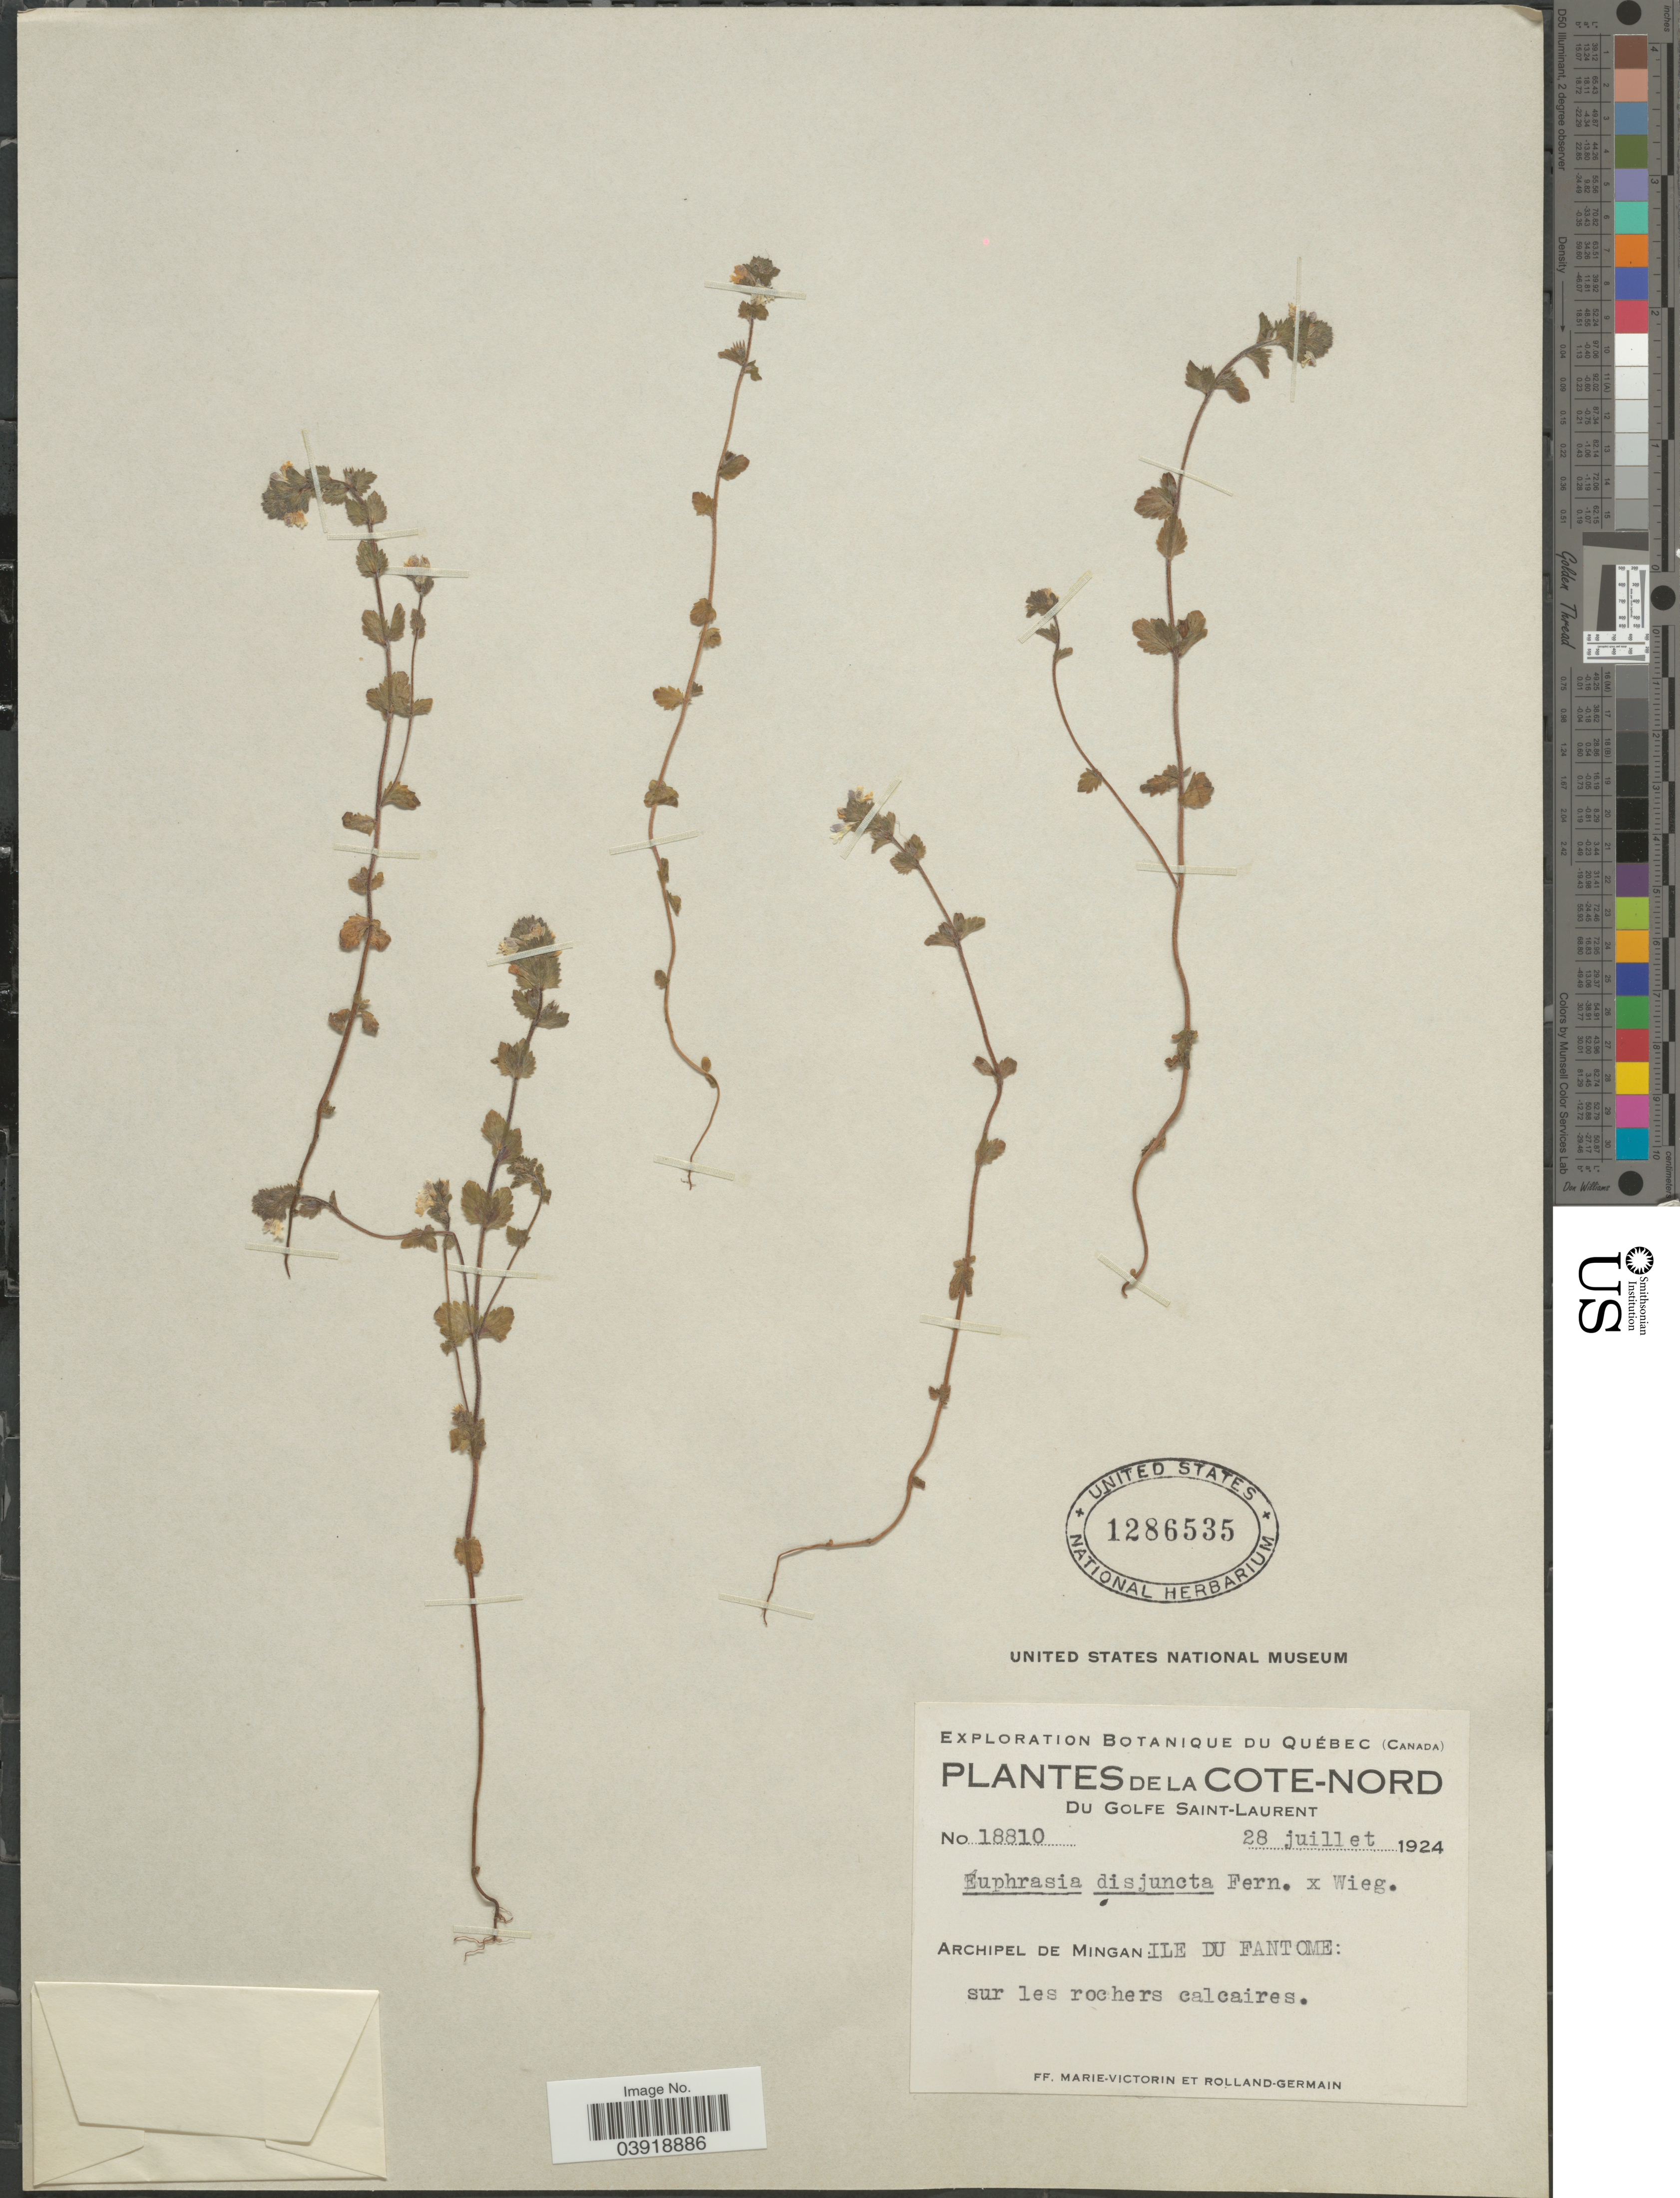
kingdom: Plantae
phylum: Tracheophyta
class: Magnoliopsida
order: Lamiales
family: Orobanchaceae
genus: Euphrasia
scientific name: Euphrasia disjuncta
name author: Fernald & Wiegand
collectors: F. Marie-Victorin & Rolland-Germain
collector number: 18810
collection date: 1924-07-28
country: Canada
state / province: Quebec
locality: La Cote-Nord du Golfe Saint-Laurent. Archipel de Mingan: Ile du Fantome.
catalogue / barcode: US 1286535